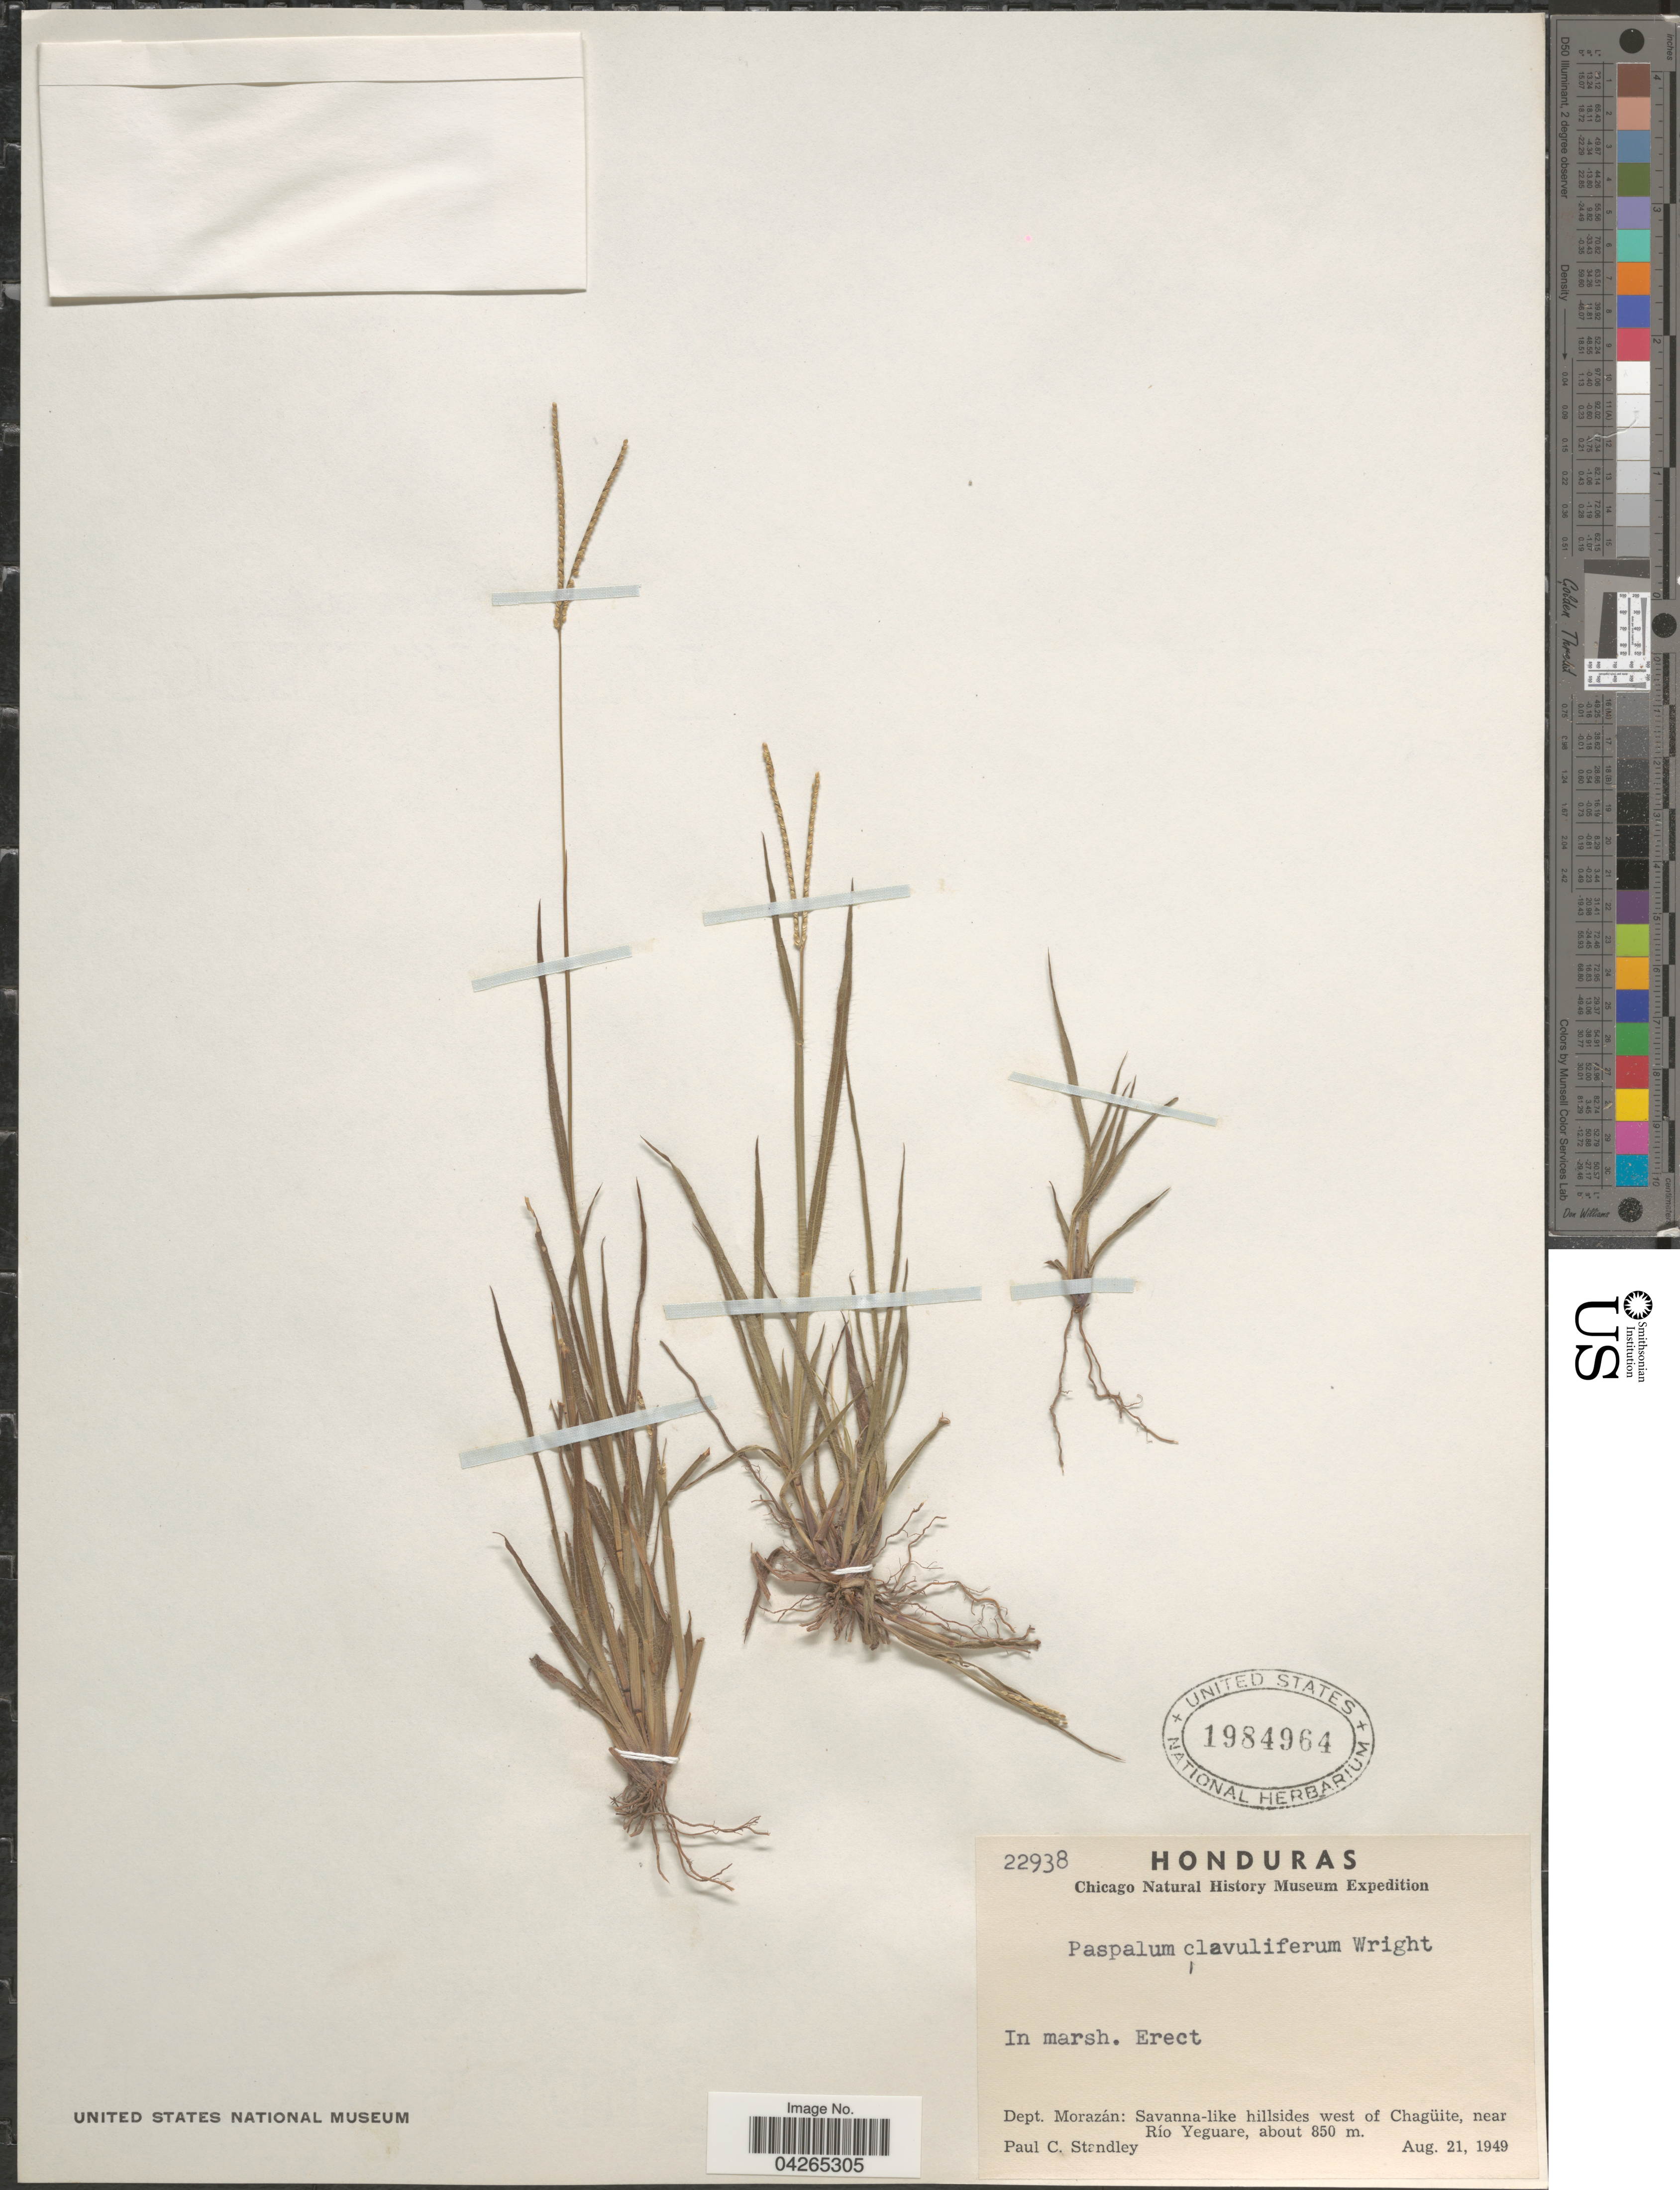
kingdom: Plantae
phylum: Tracheophyta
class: Liliopsida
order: Poales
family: Poaceae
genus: Paspalum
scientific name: Paspalum claviliferum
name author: C. Wright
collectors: P. C. Standley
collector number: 22938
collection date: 1949-08-21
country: Honduras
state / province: Fco. Morazán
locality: Chicago Natural History Museum Expedition. Dept. Morazán: Savanna-like hillsides west of Chagüite, near Río Yeguare.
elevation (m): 850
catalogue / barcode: US 1984964